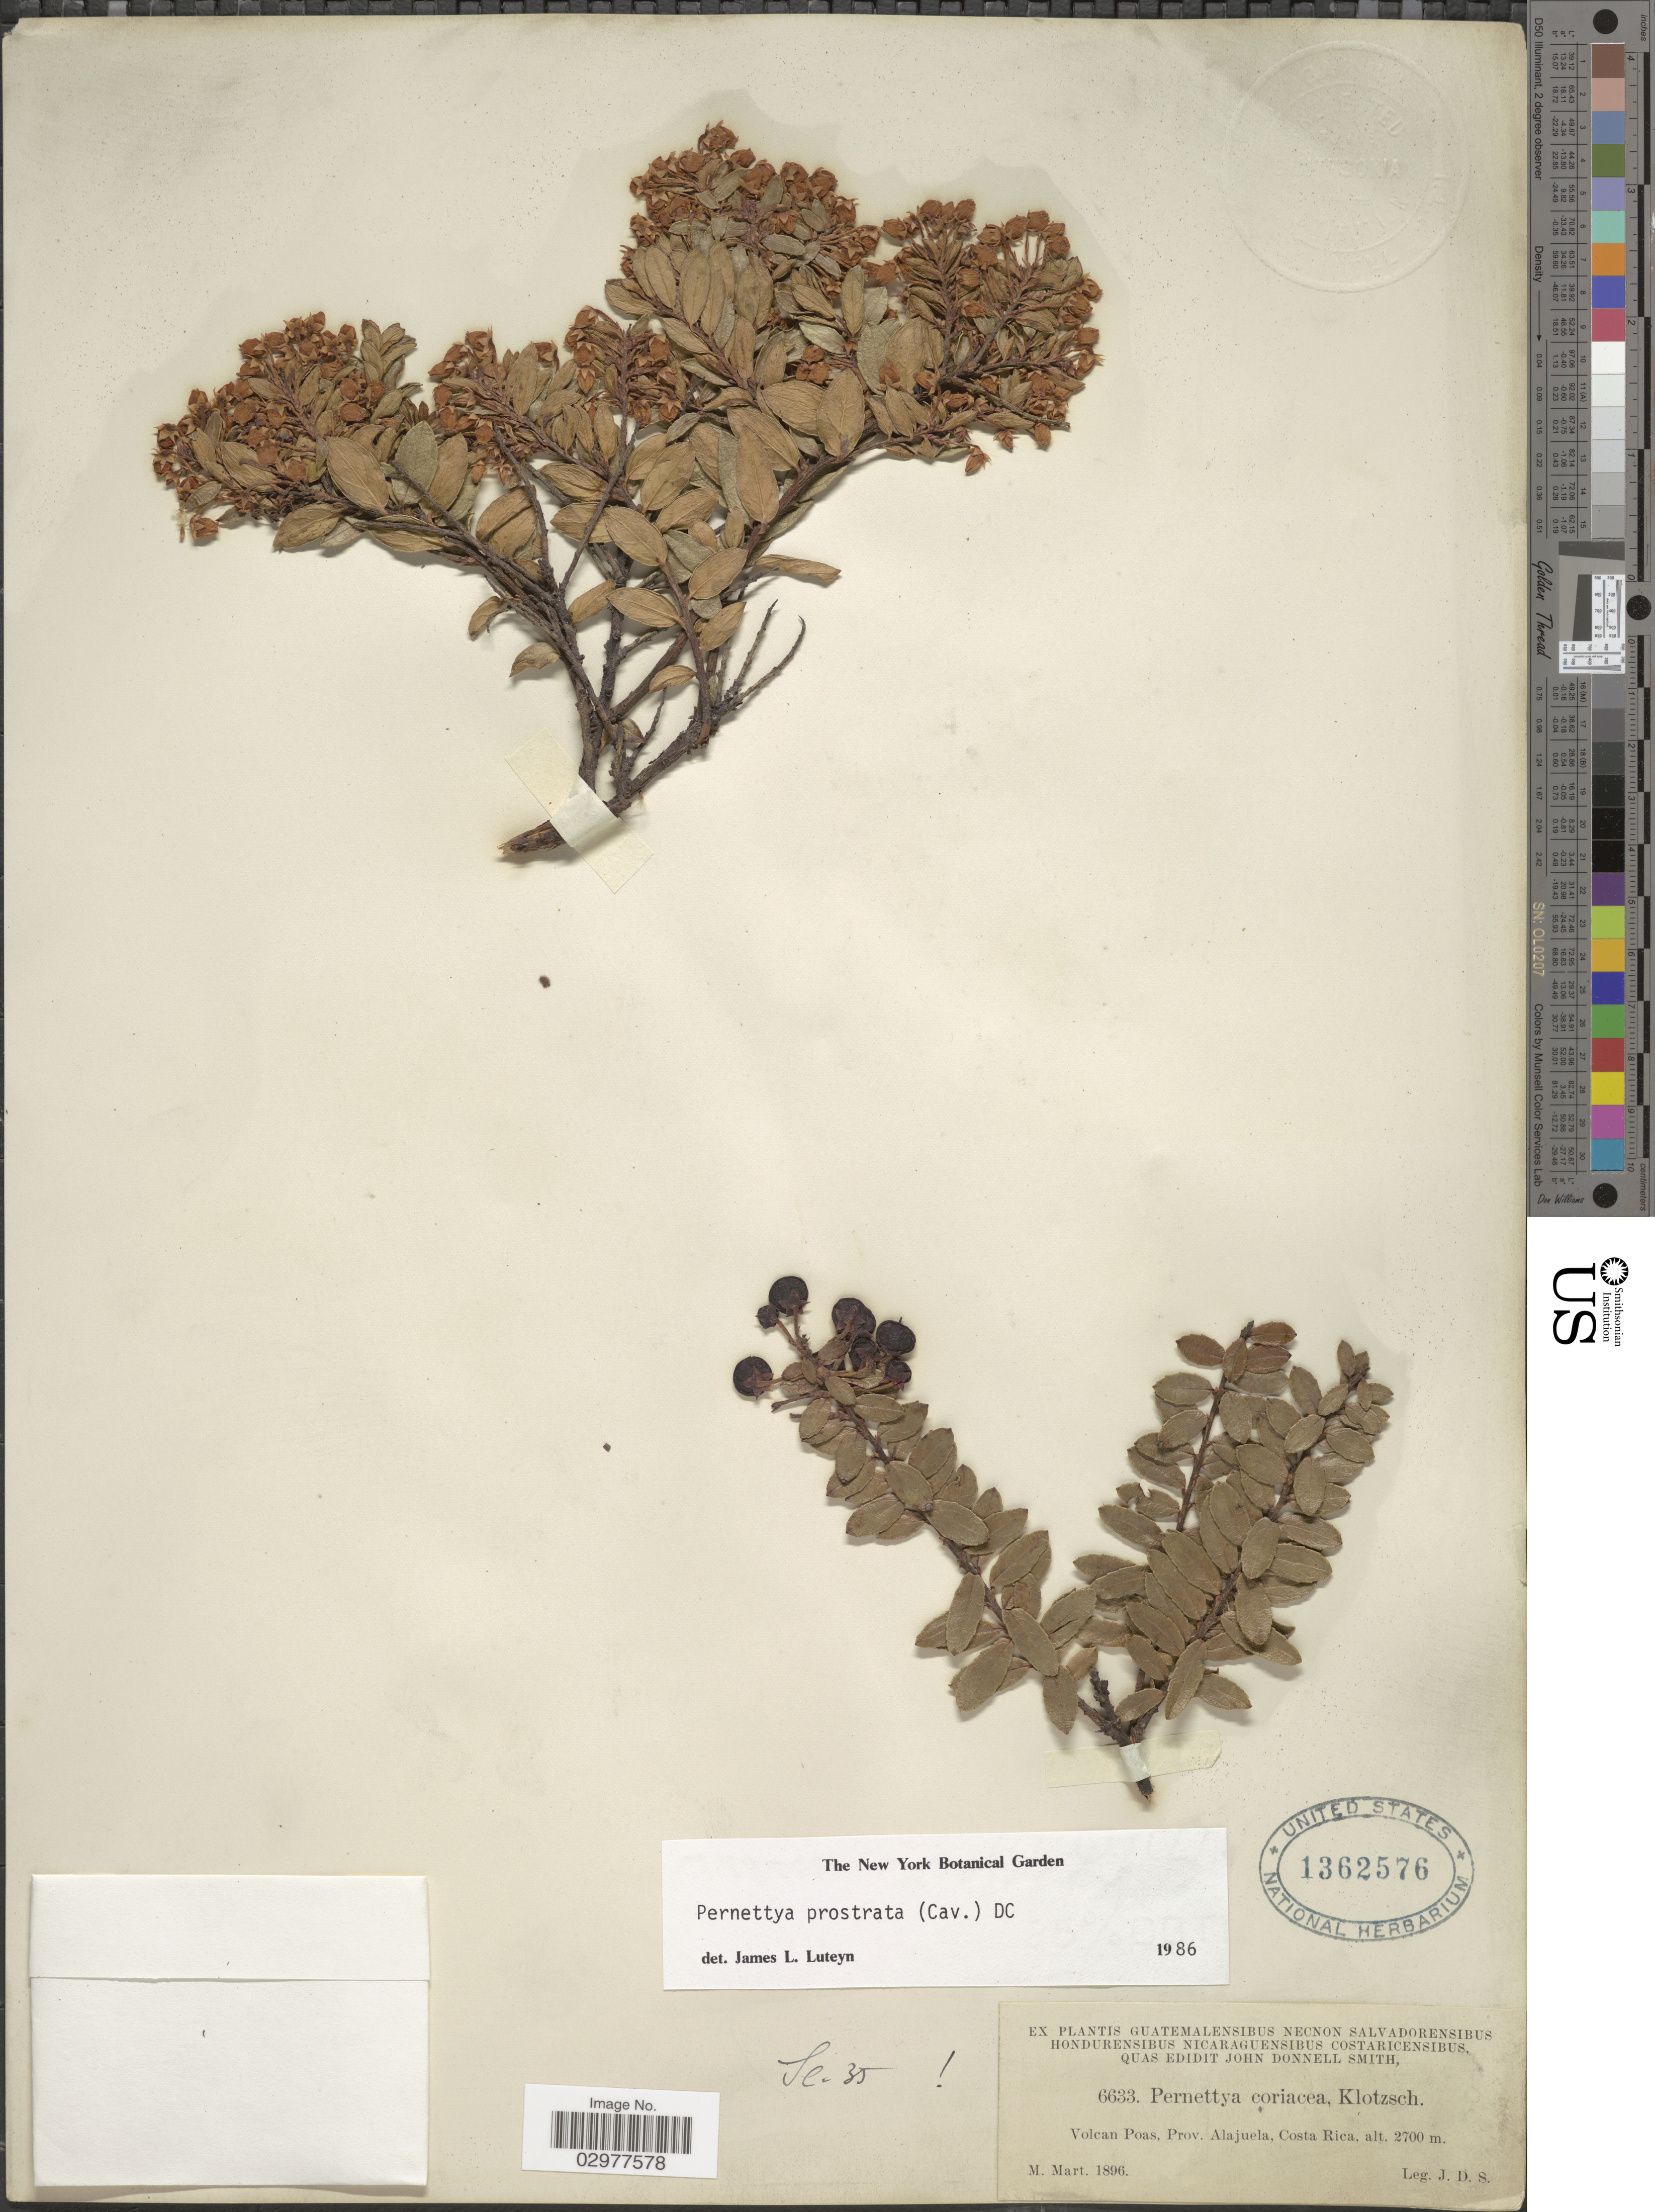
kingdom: Plantae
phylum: Tracheophyta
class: Magnoliopsida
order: Ericales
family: Ericaceae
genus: Pernettya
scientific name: Pernettya prostrata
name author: (Cav.) DC.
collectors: J. Donnell Smith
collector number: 6633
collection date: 1896-03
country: Costa Rica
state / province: Alajuela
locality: Volcan Poas.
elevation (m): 2700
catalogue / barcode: US 1362576